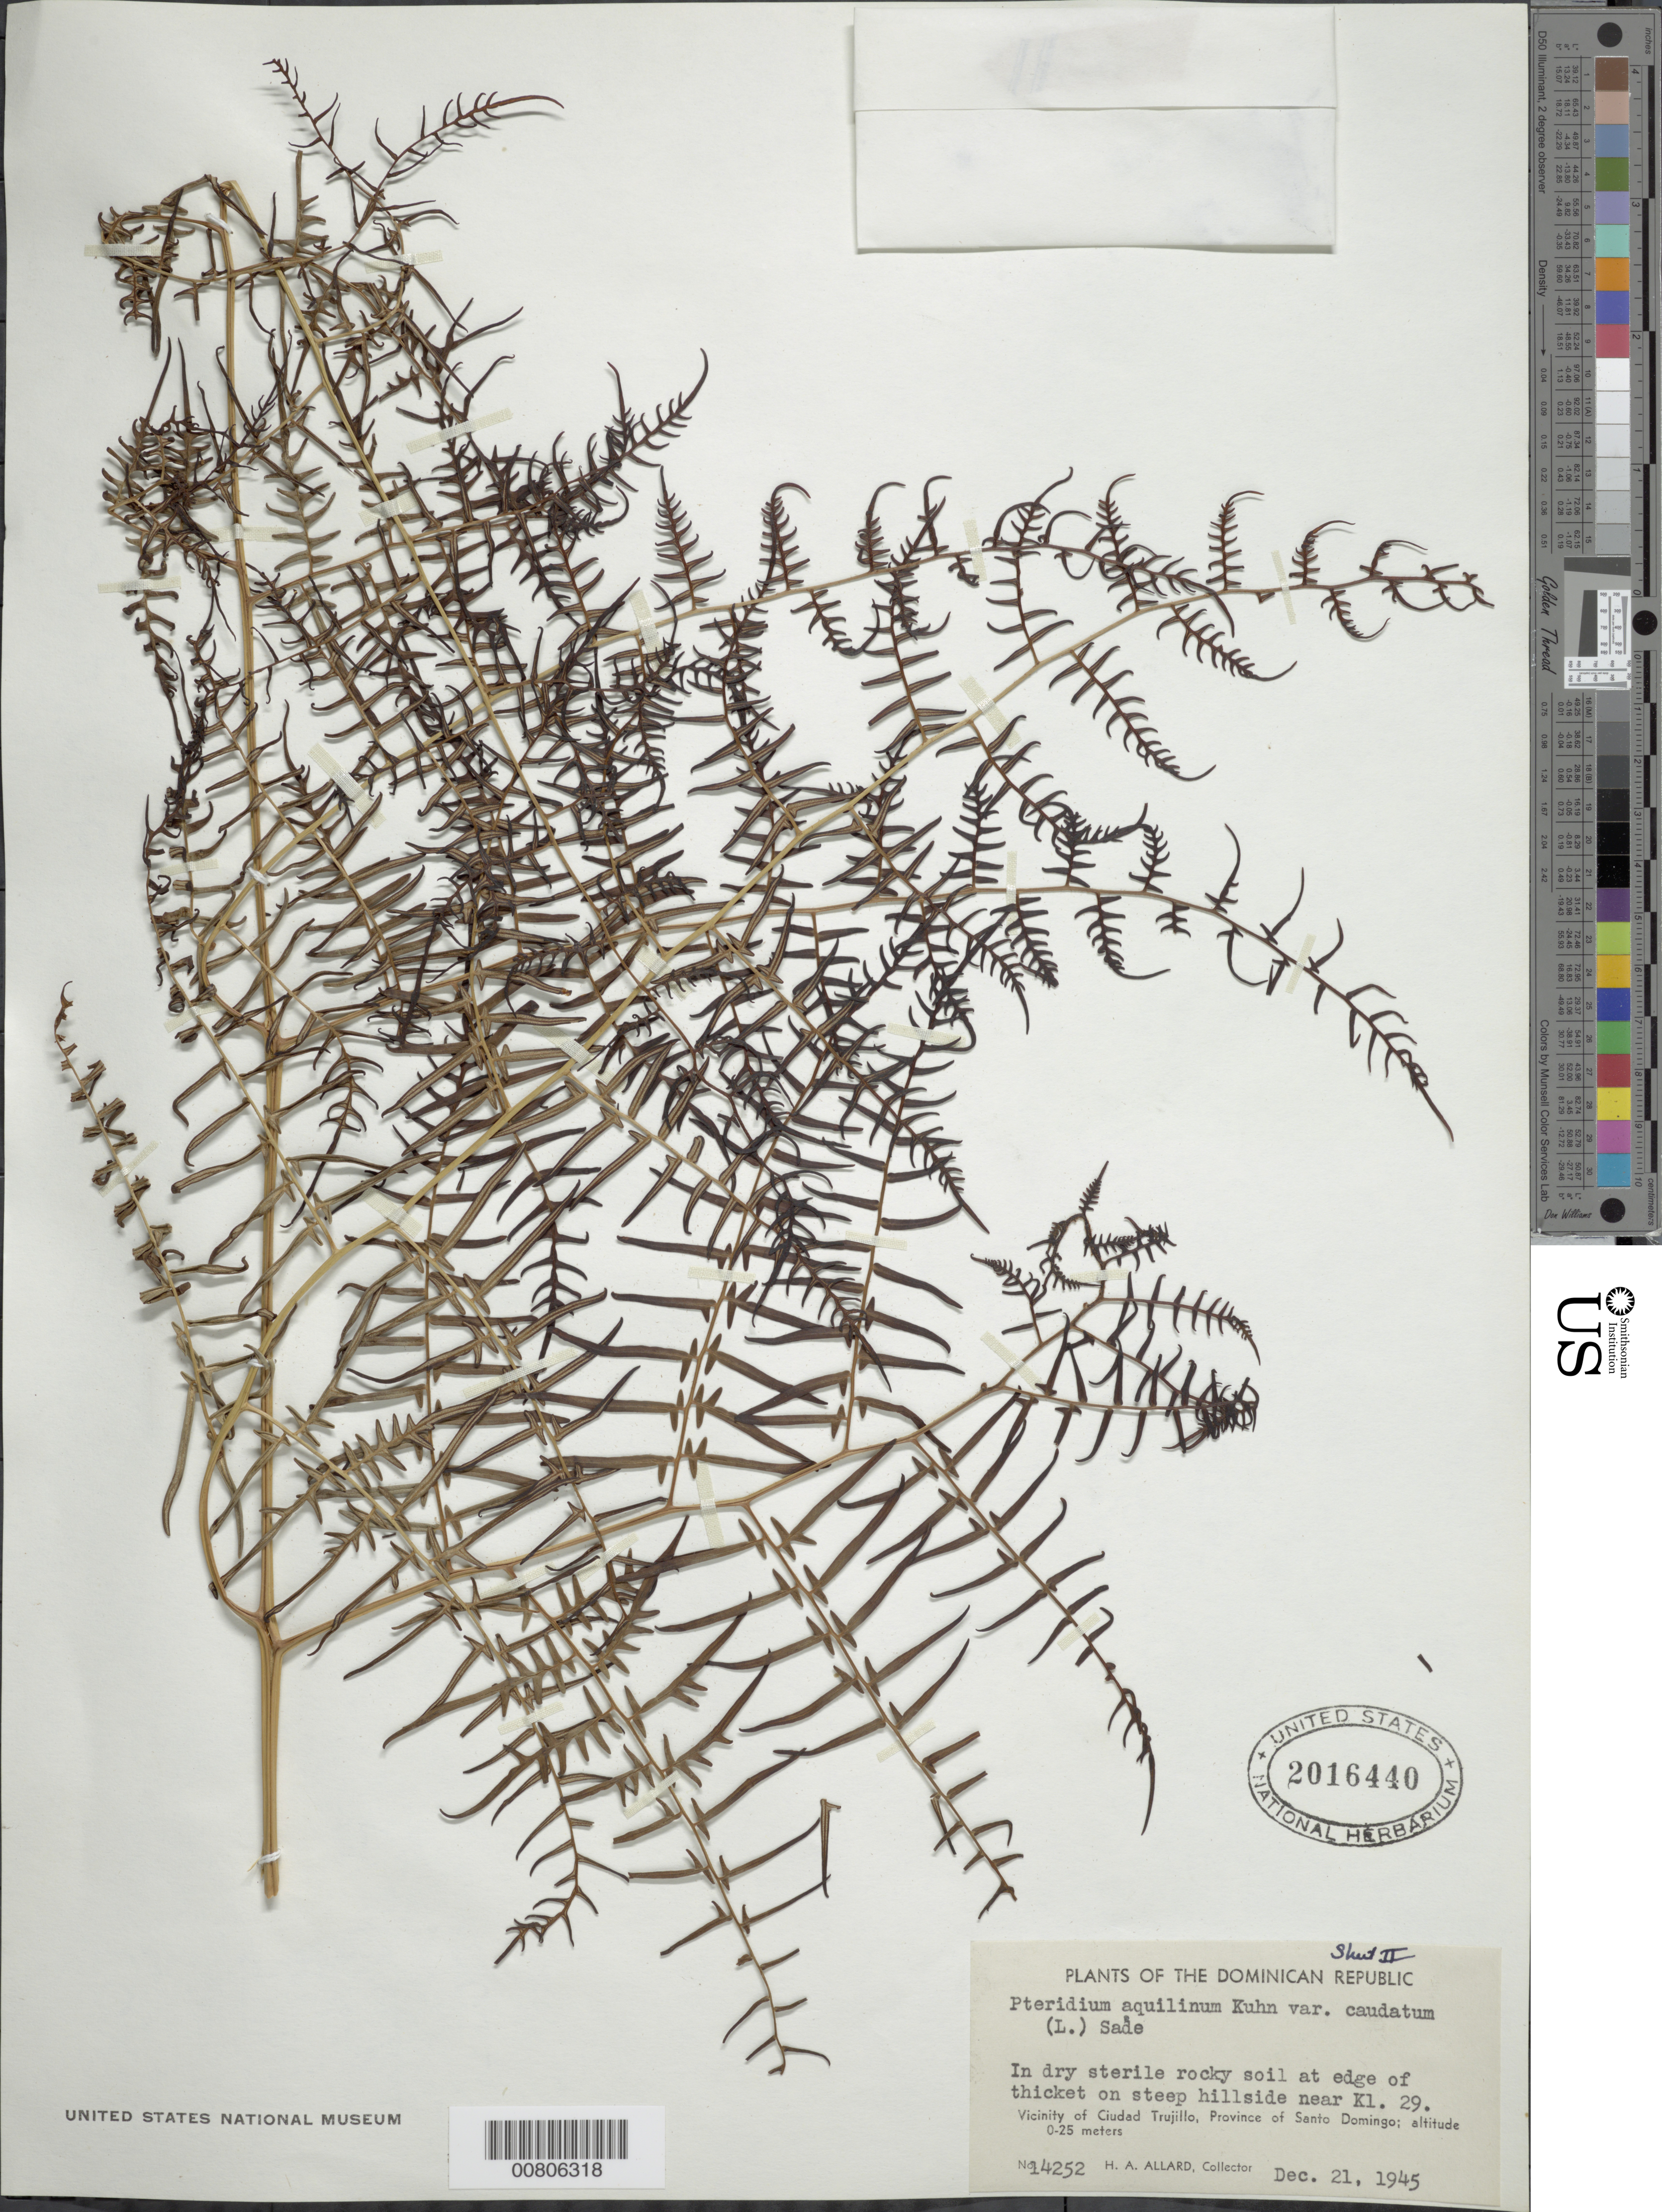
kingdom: Plantae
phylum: Tracheophyta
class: Polypodiopsida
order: Polypodiales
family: Dennstaedtiaceae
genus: Pteridium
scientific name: Pteridium caudatum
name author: (L.) Maxon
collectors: H. A. Allard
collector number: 14252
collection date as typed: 21 Dec 1945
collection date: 1945-12-21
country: Dominican Republic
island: Hispaniola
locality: Prov. Santo Domingo, vicinity Ciudad Trujillo, near Kl 29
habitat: Dry sterile rocky soil at edge of thicket on steep hillside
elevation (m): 0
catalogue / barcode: US 2016440